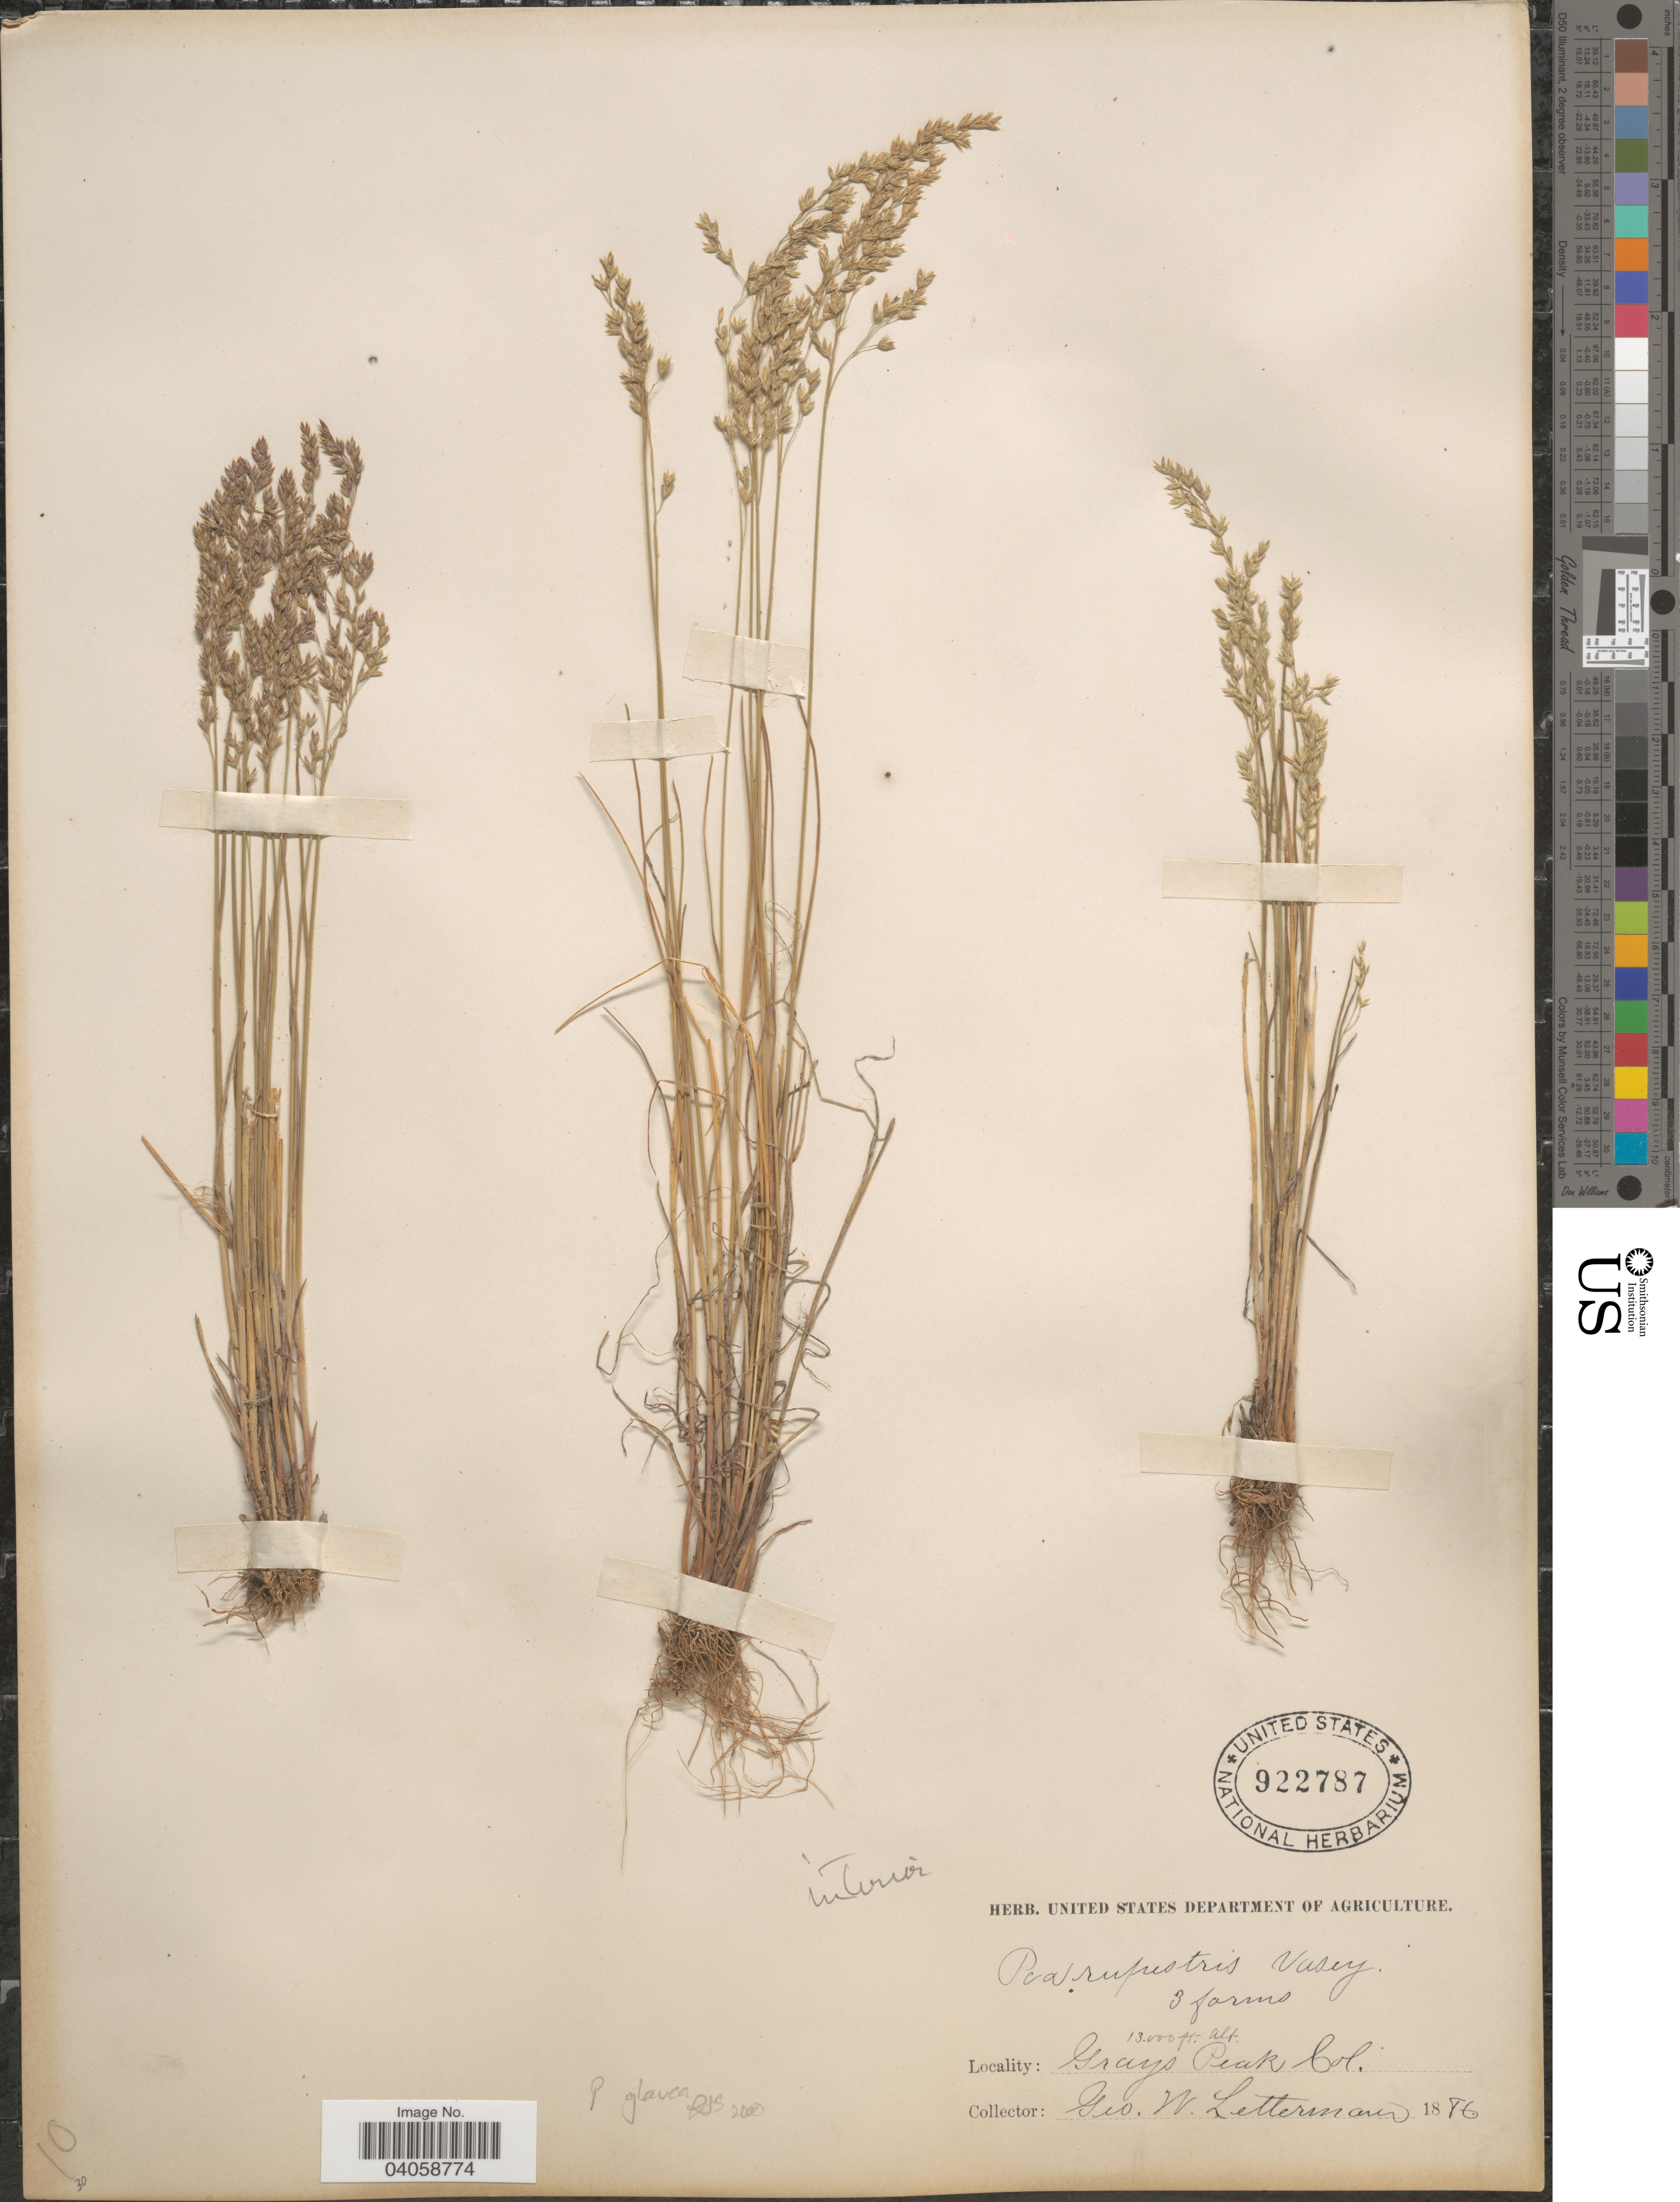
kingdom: Plantae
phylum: Tracheophyta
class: Liliopsida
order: Poales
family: Poaceae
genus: Poa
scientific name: Poa glauca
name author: Vahl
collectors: G. W. Letterman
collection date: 1886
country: United States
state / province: Colorado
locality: Grays Peak.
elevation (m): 3962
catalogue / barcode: US 922787